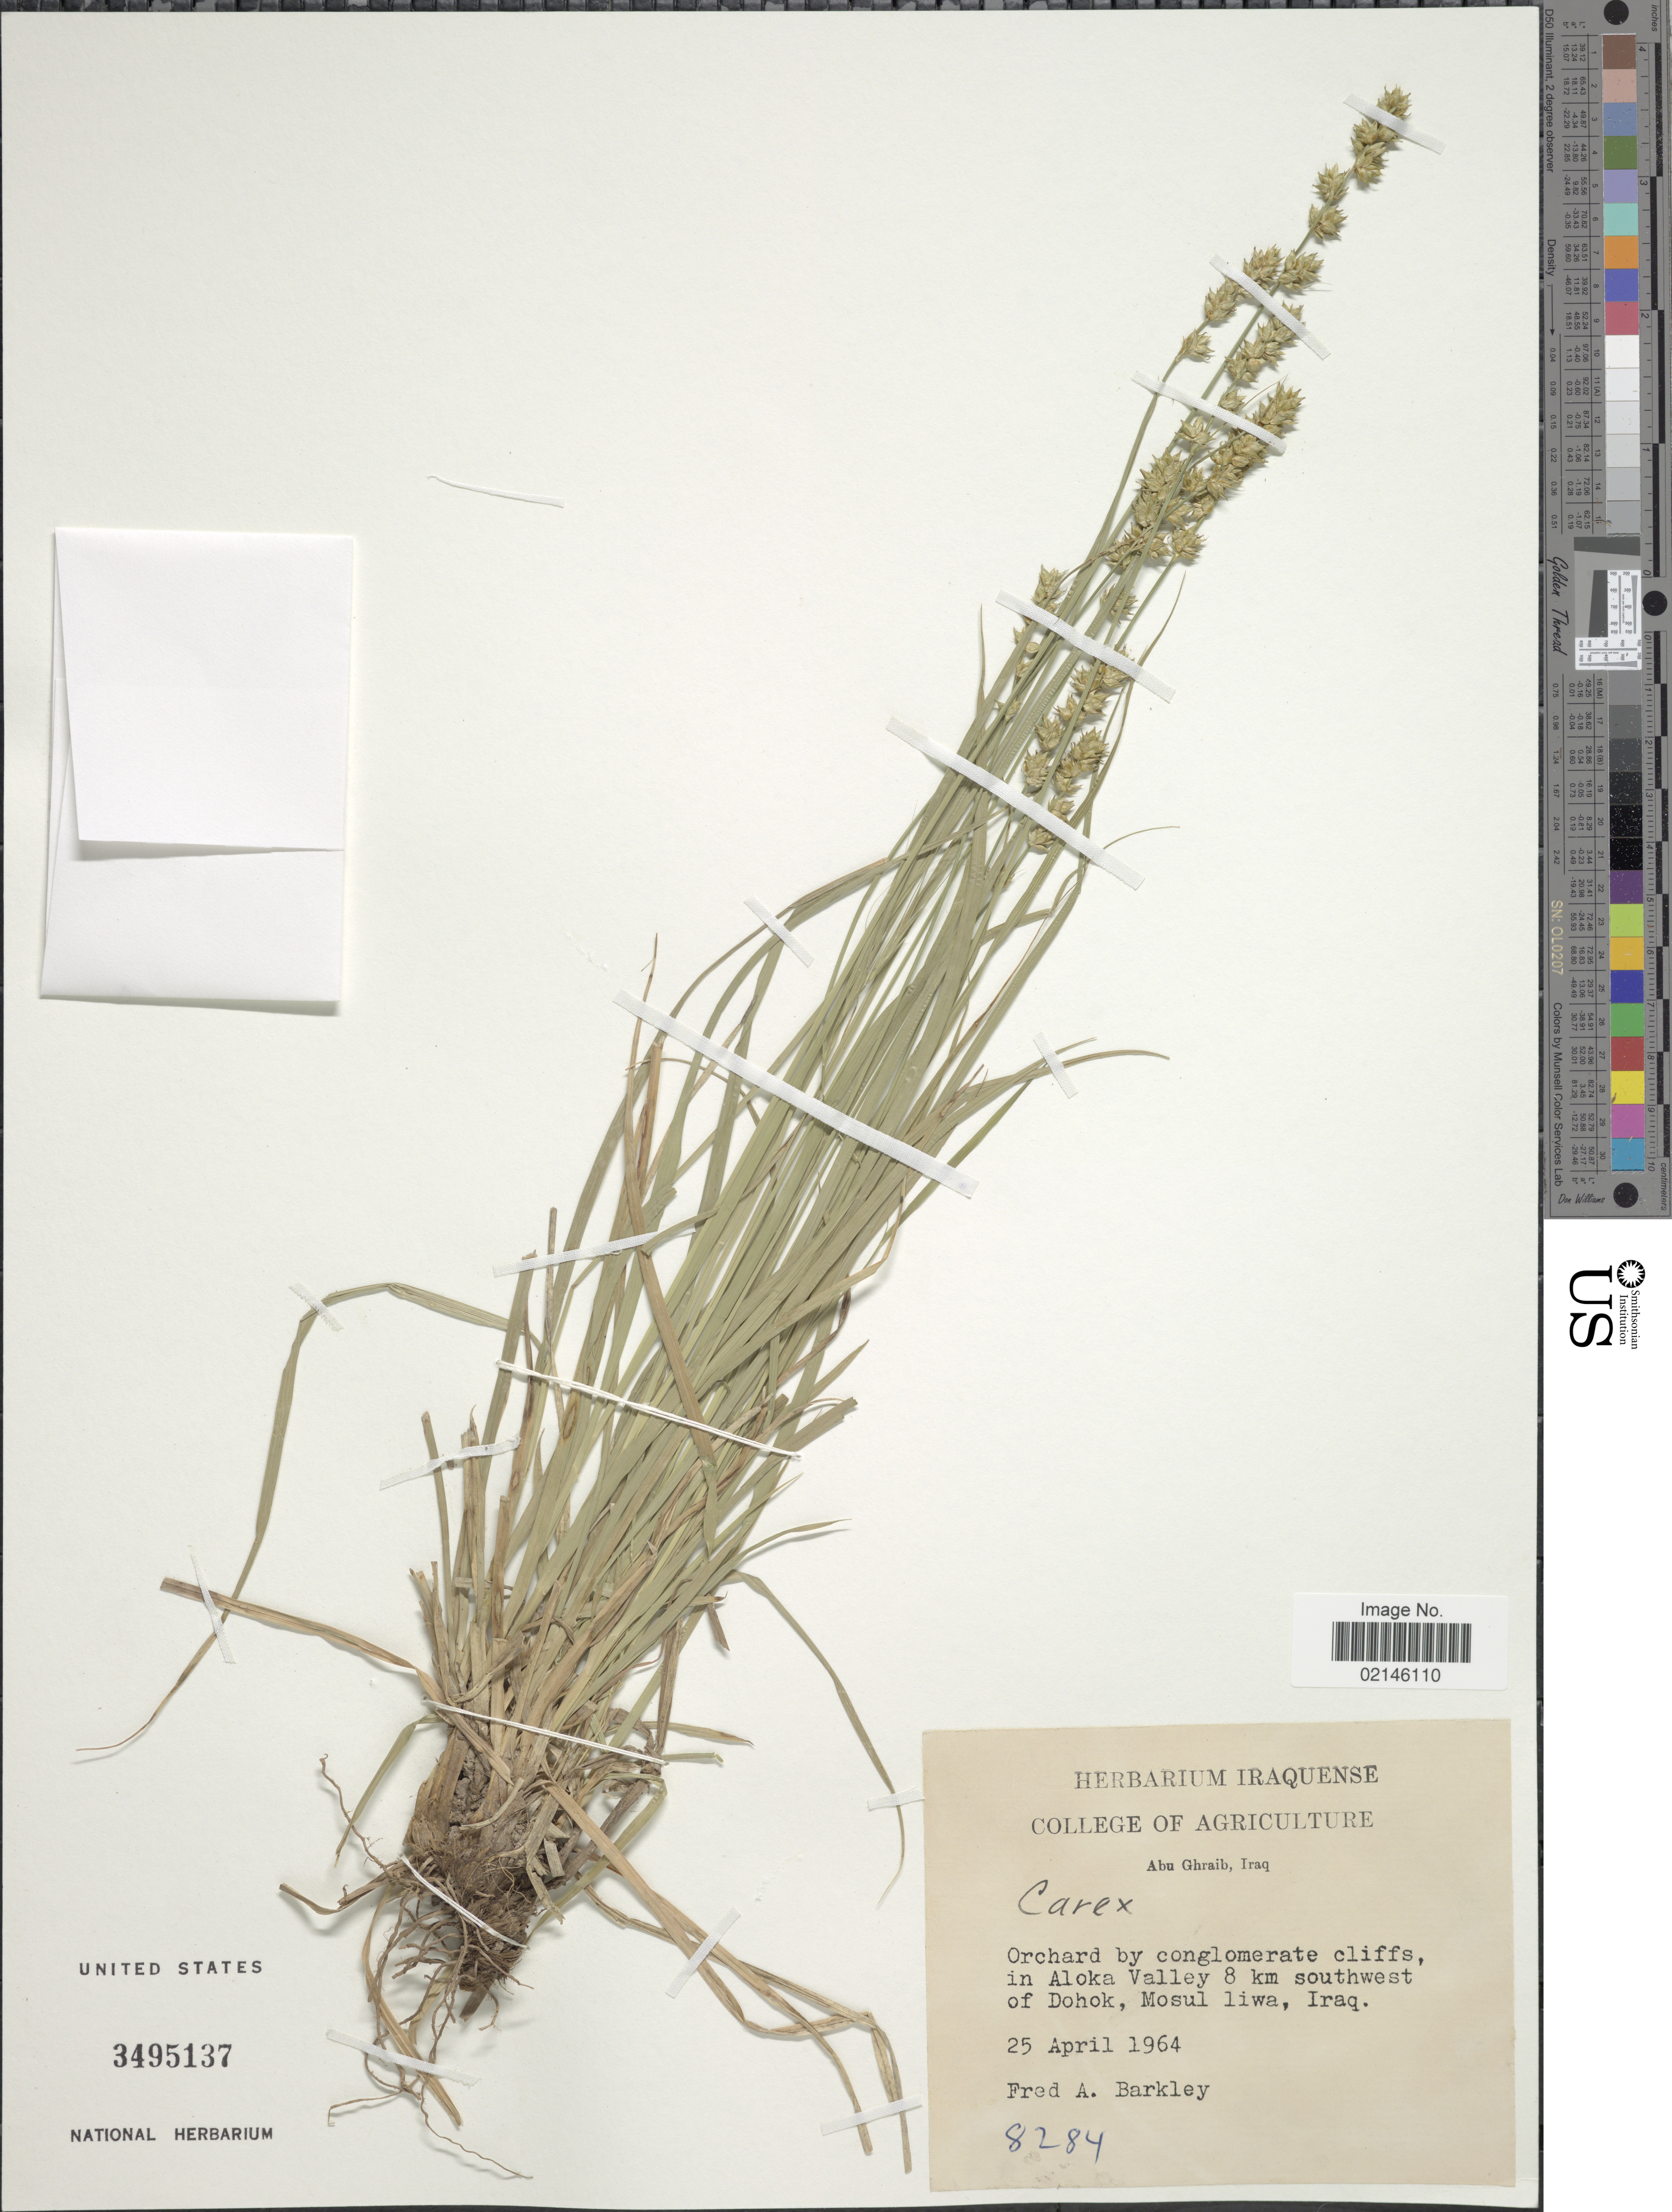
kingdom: Plantae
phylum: Tracheophyta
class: Liliopsida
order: Poales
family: Cyperaceae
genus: Carex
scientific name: Carex sp.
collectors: F. A. Barkley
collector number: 8284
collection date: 1964-04-25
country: Iraq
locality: In Aloka Valley 8 km southwest of Dohok, Mosul liwa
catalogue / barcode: US 3495137